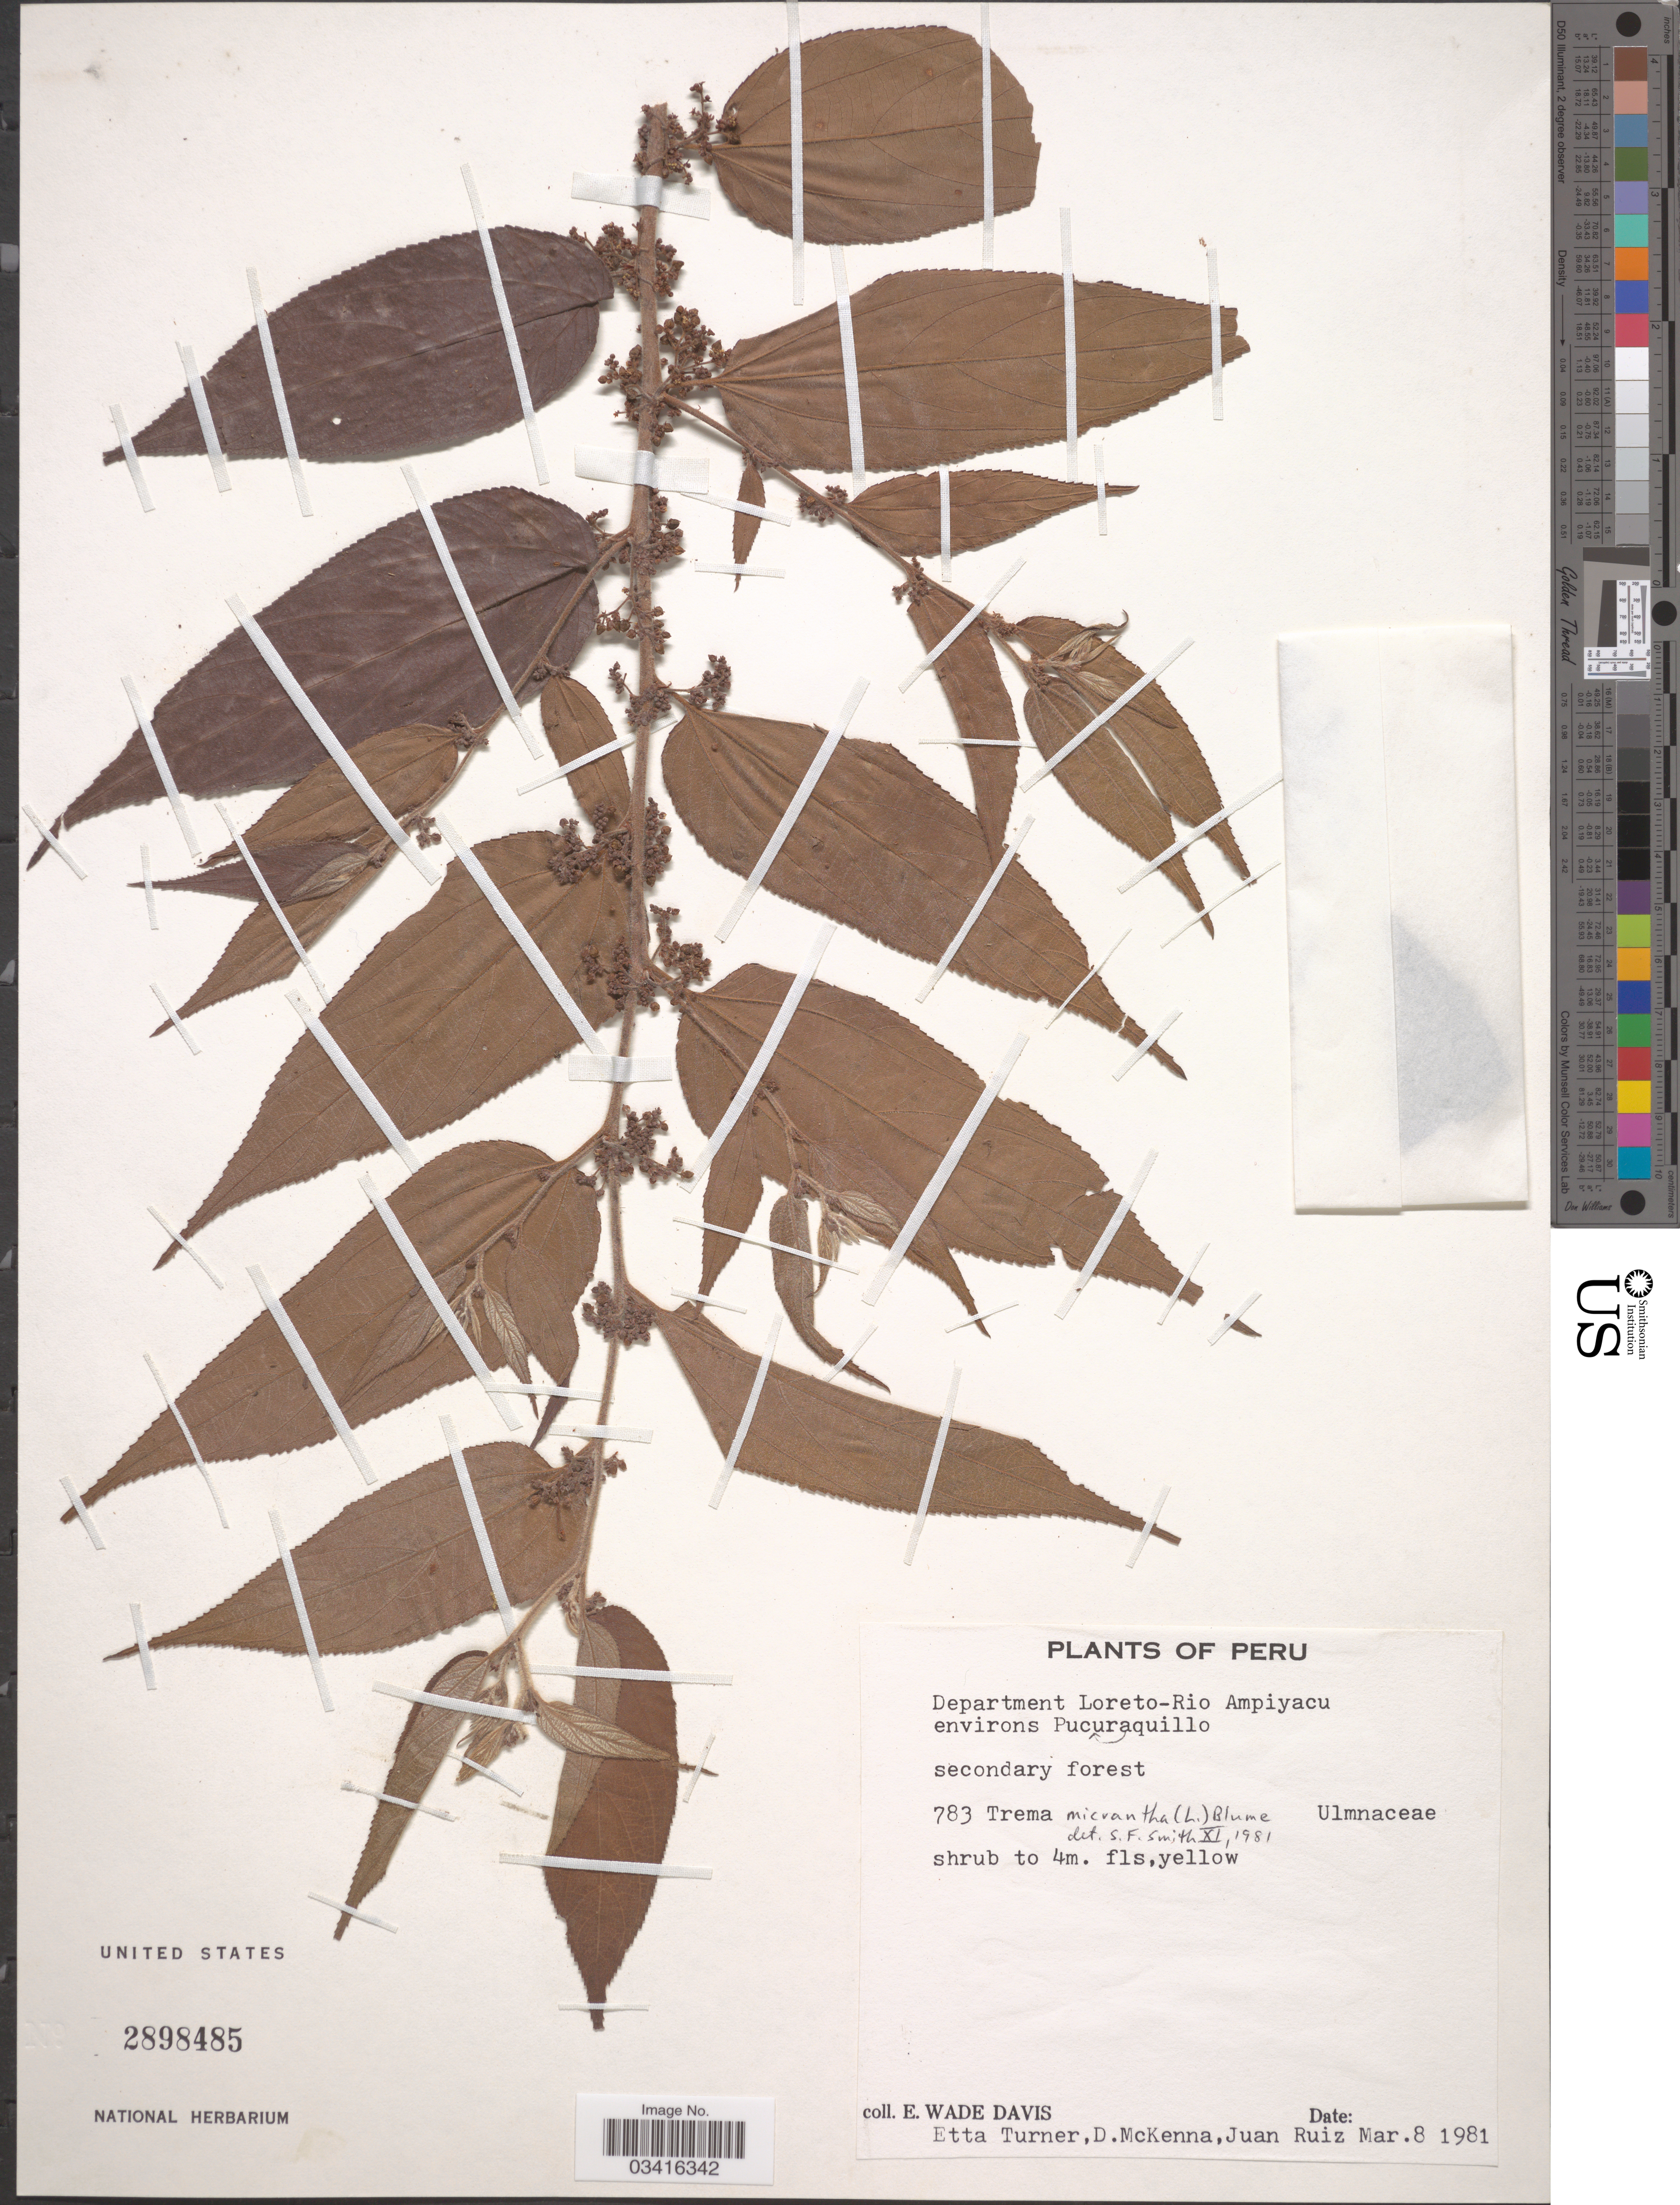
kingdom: Plantae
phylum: Tracheophyta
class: Magnoliopsida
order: Rosales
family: Cannabaceae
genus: Trema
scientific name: Trema micranthum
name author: (L.) Blume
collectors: E. W. Davis, E. Turner, D. McKenna & J. Ruíz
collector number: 783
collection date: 1981-03-08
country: Peru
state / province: Loreto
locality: Department Loreto - Rio Ampiyacu environs Pucaruquillo.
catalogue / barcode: US 2898485